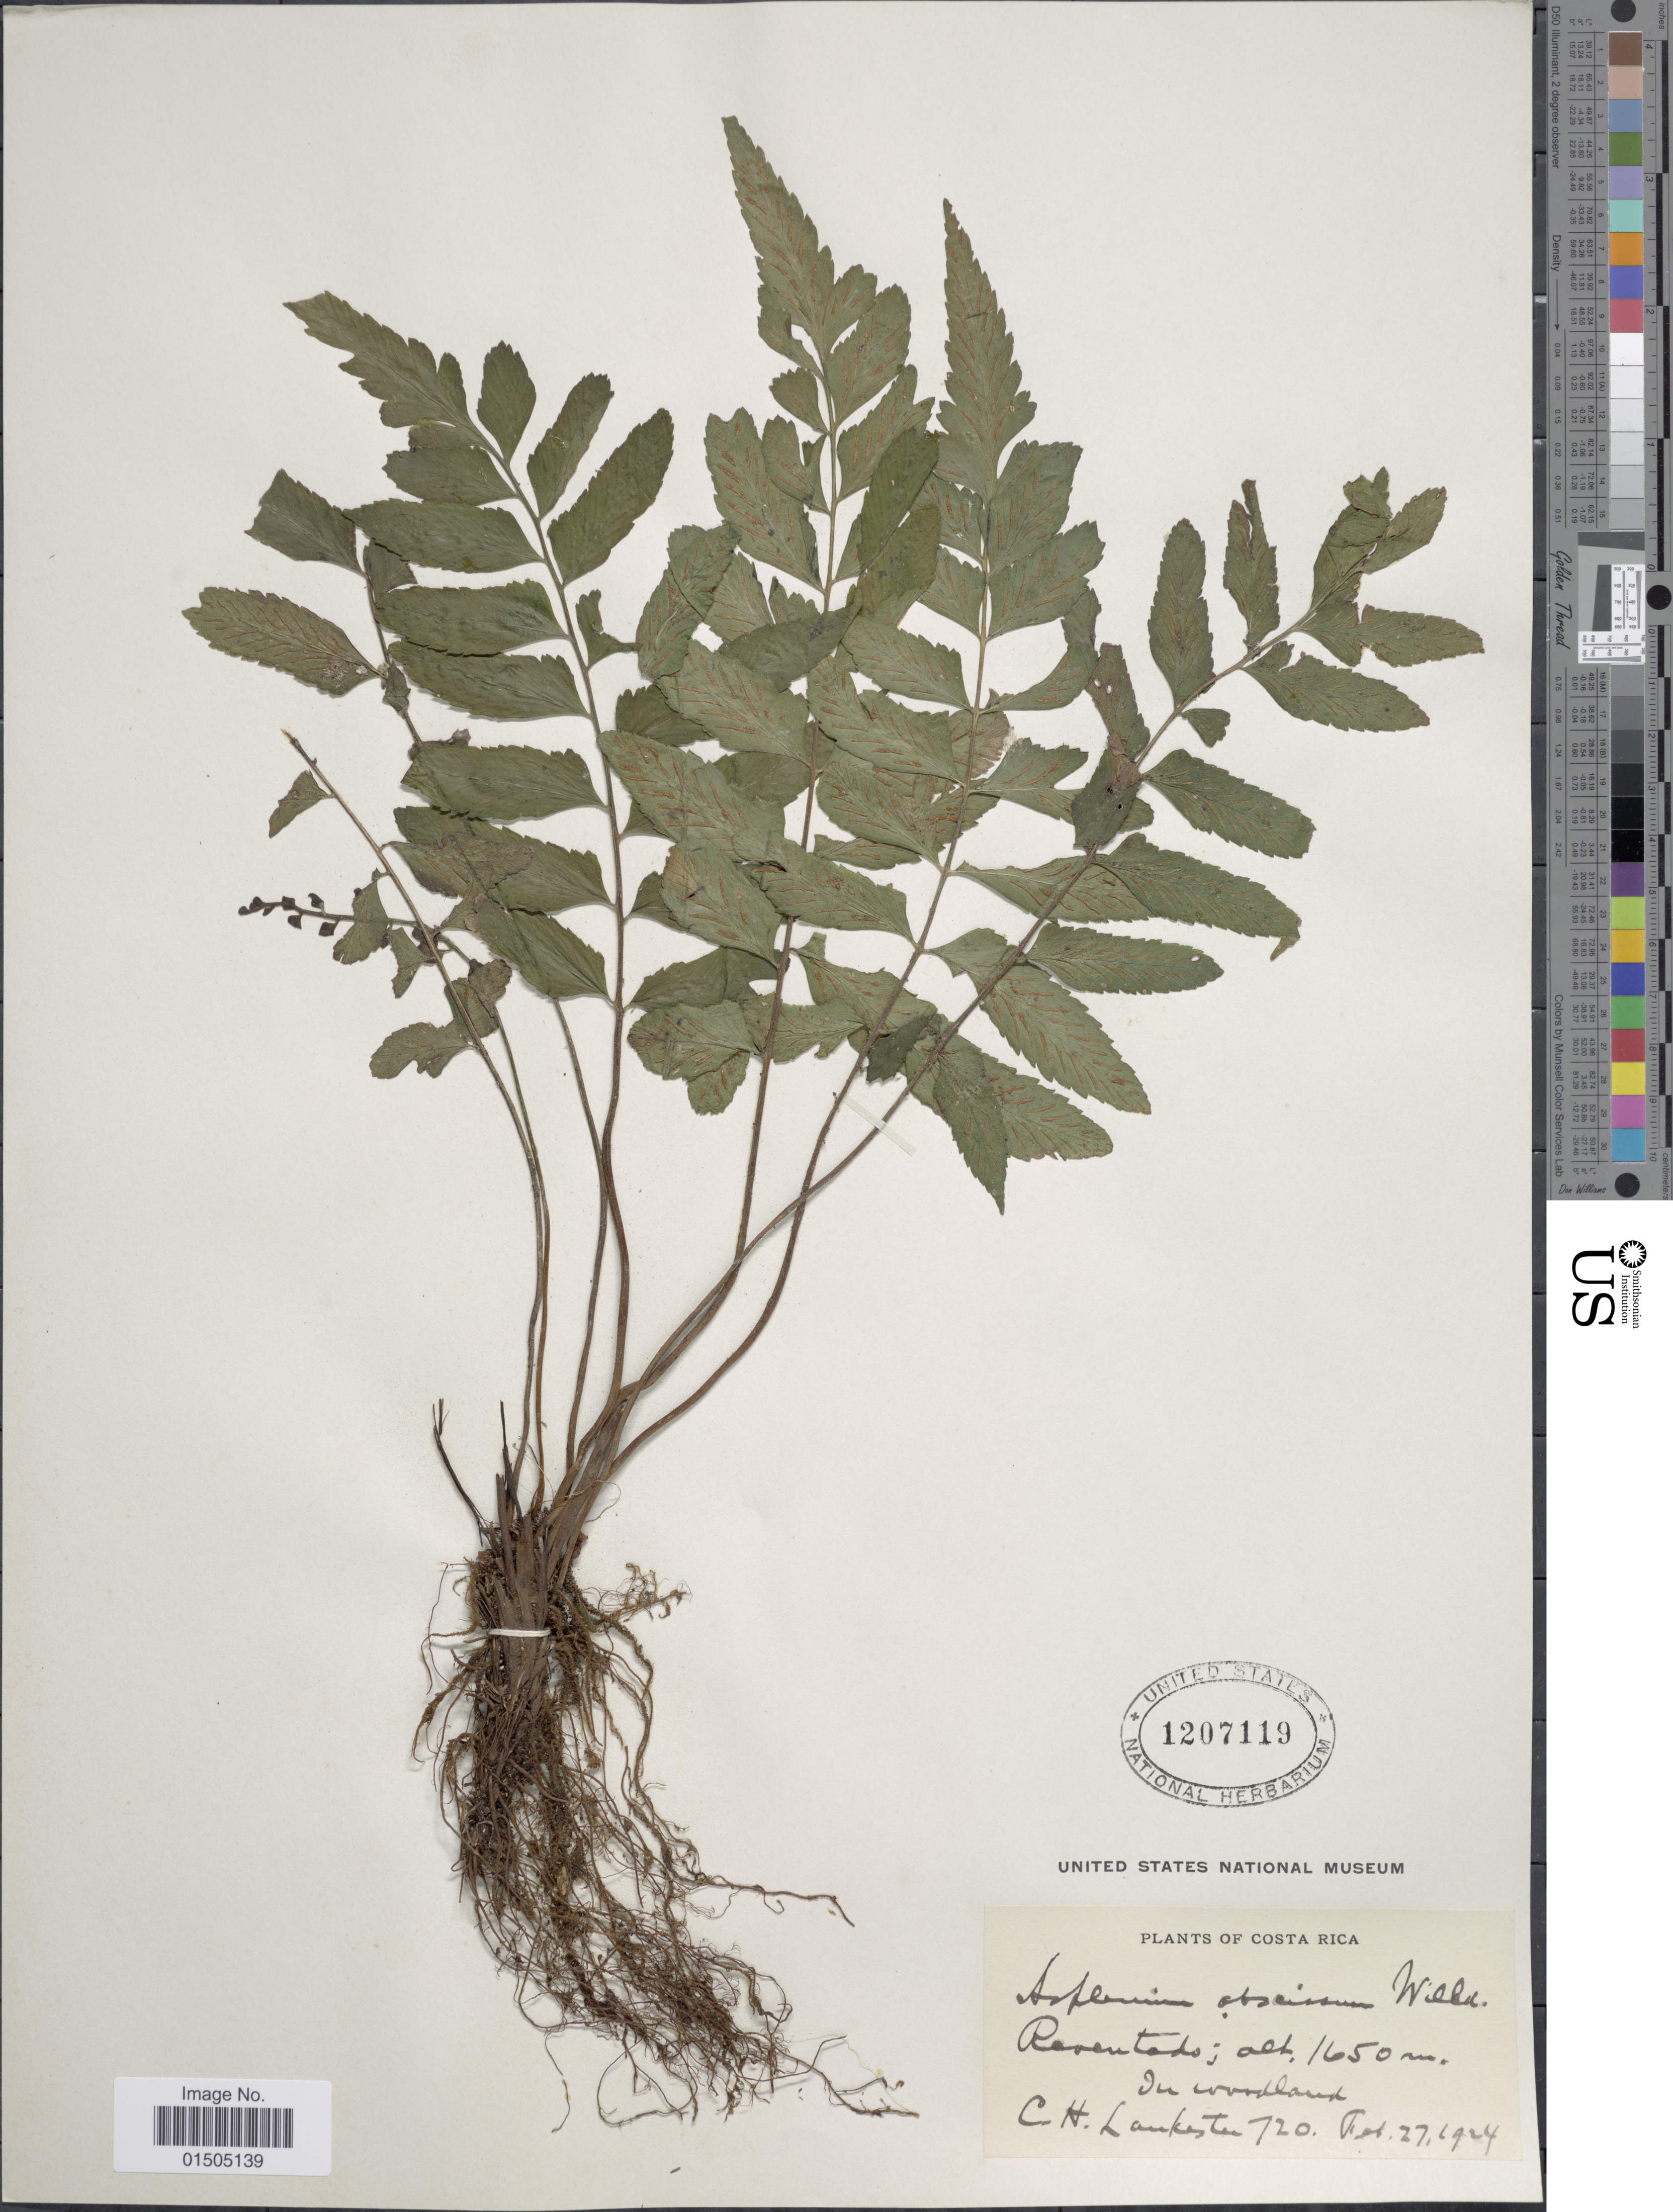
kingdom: Plantae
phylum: Tracheophyta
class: Polypodiopsida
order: Polypodiales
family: Aspleniaceae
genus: Asplenium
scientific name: Asplenium abscissum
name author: Willd.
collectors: C. H. Lankester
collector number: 720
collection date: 1924-02-27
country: Costa Rica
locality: Reventado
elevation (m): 1650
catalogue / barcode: US 1207119